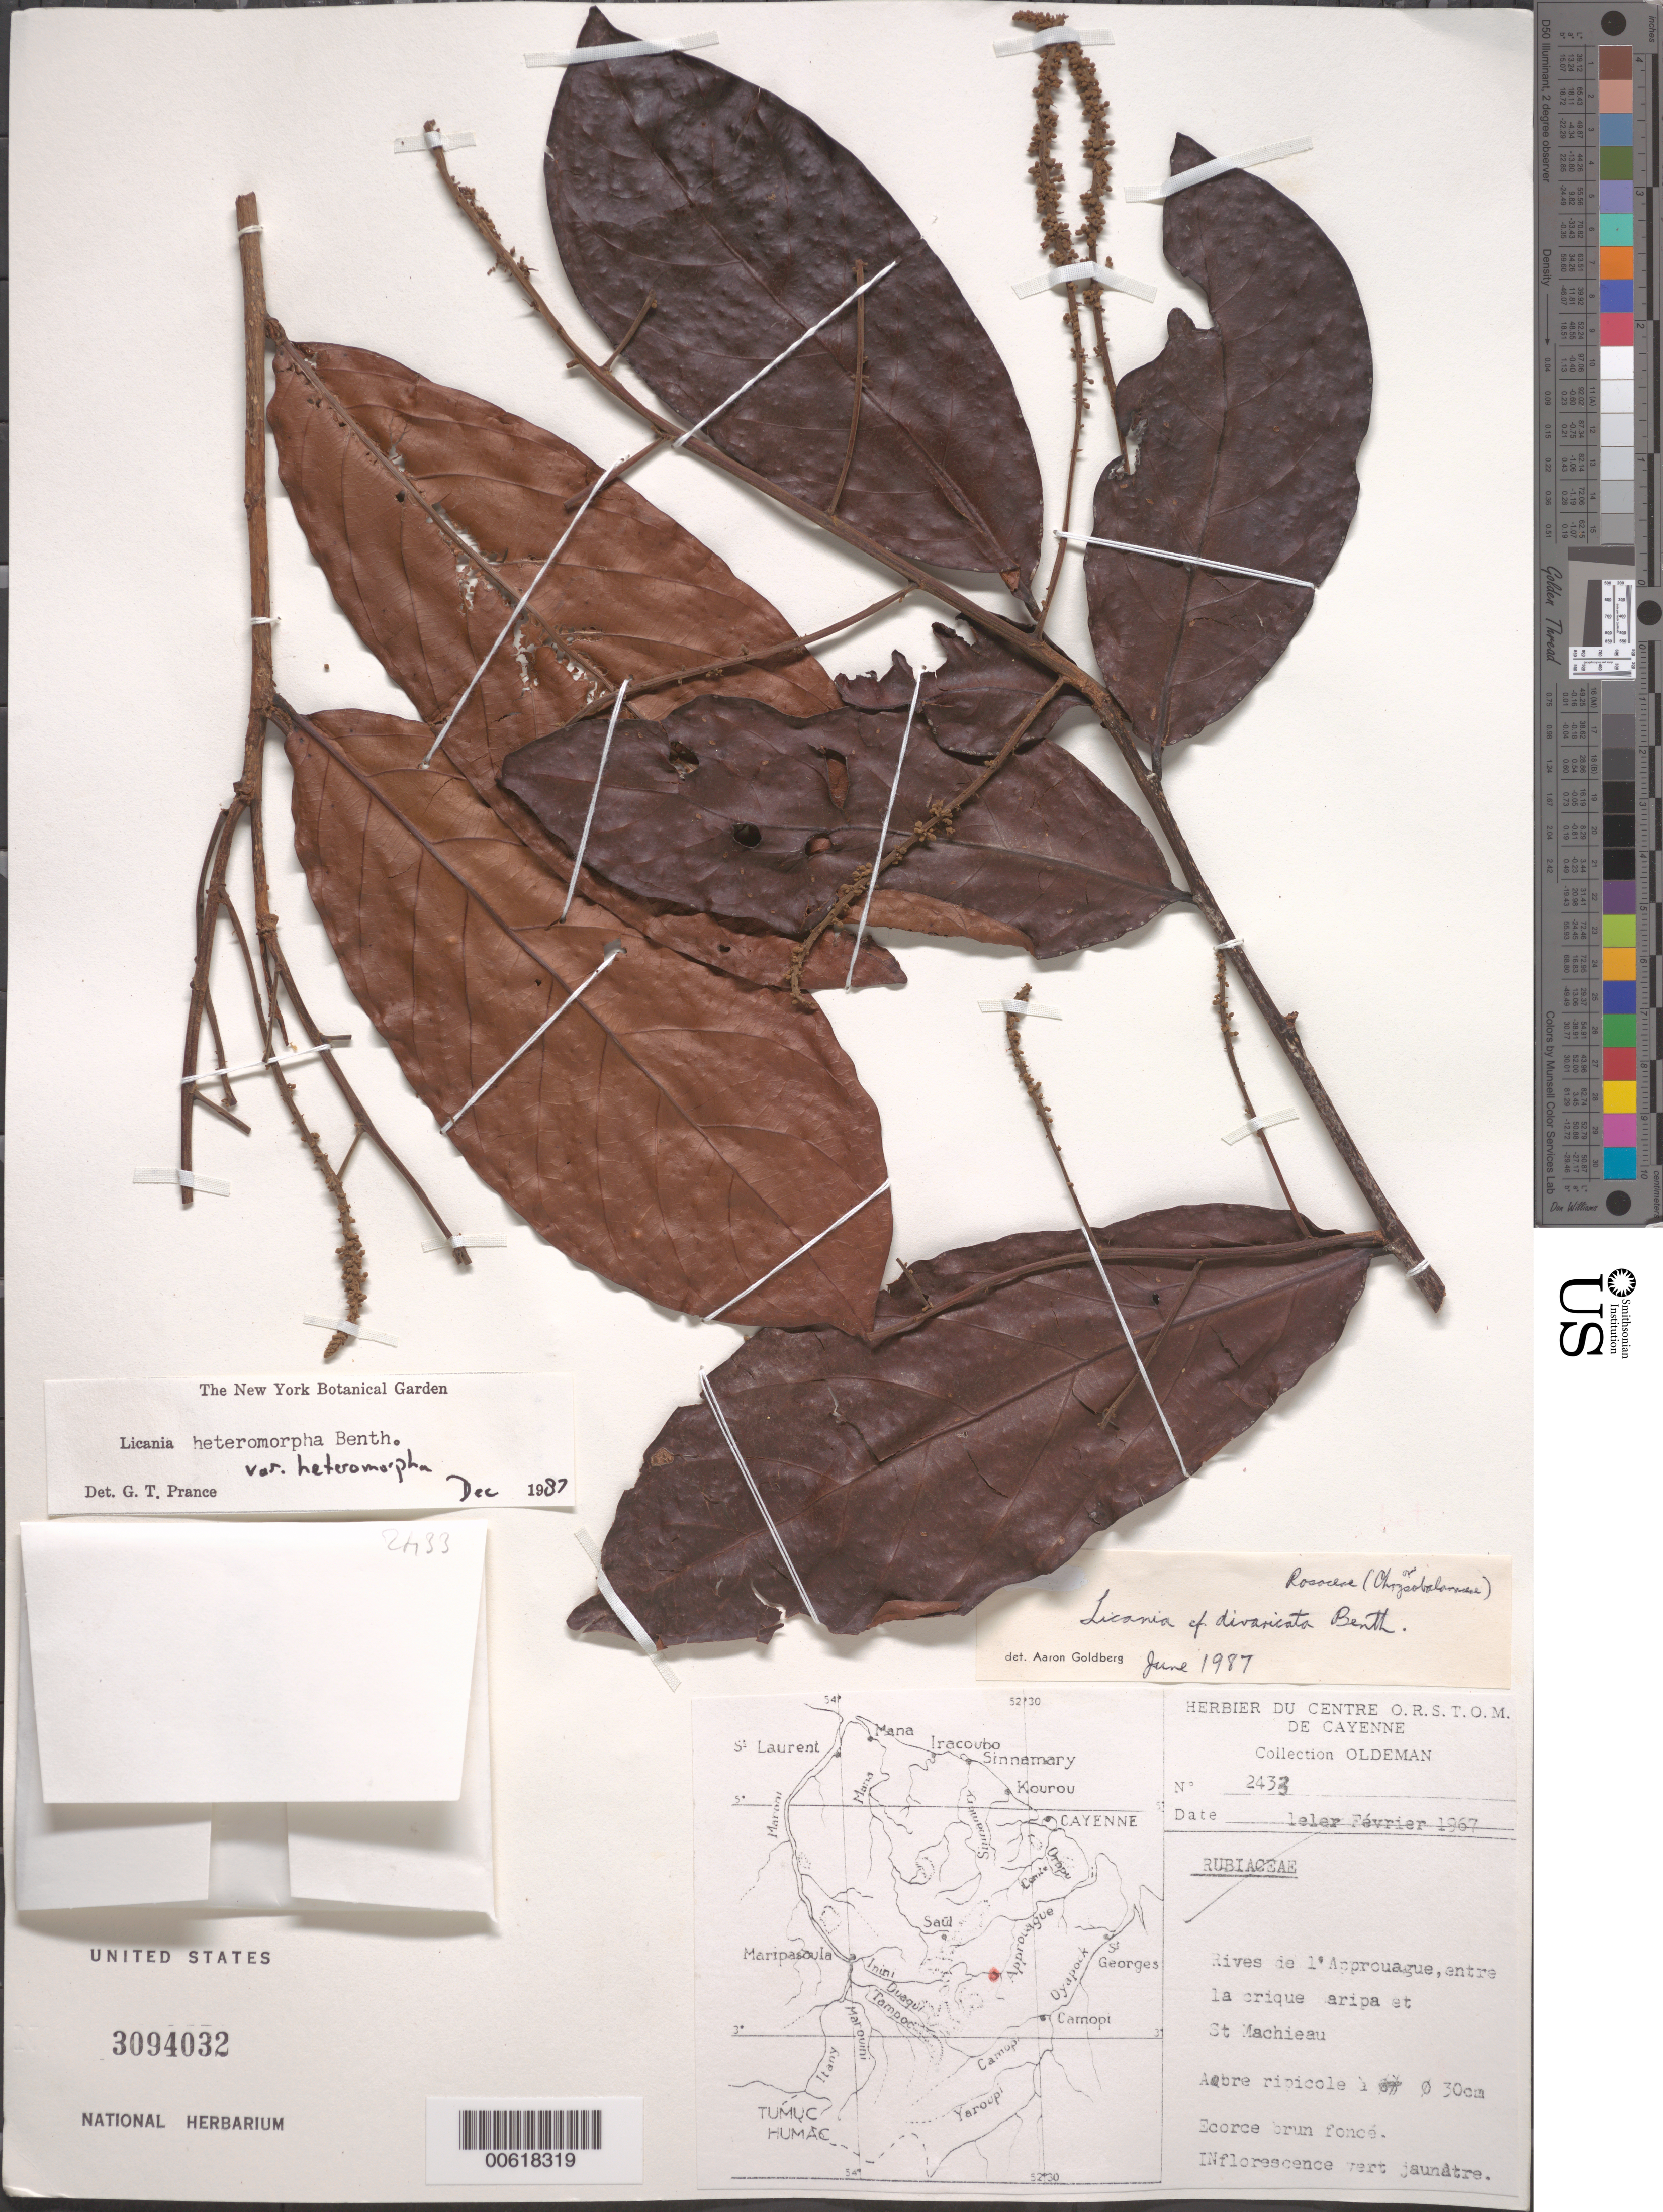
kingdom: Plantae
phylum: Tracheophyta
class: Magnoliopsida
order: Malpighiales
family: Chrysobalanaceae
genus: Hymenopus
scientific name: Hymenopus heteromorphus var. heteromorphus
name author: (Benth.) Sothers & Prance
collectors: R. Oldeman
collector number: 2433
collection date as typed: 1-Feb-67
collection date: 1967-02-01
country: French Guiana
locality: Rives de l'Approuague, entre la crique Maripa & St. Machieau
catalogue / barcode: US 3094032